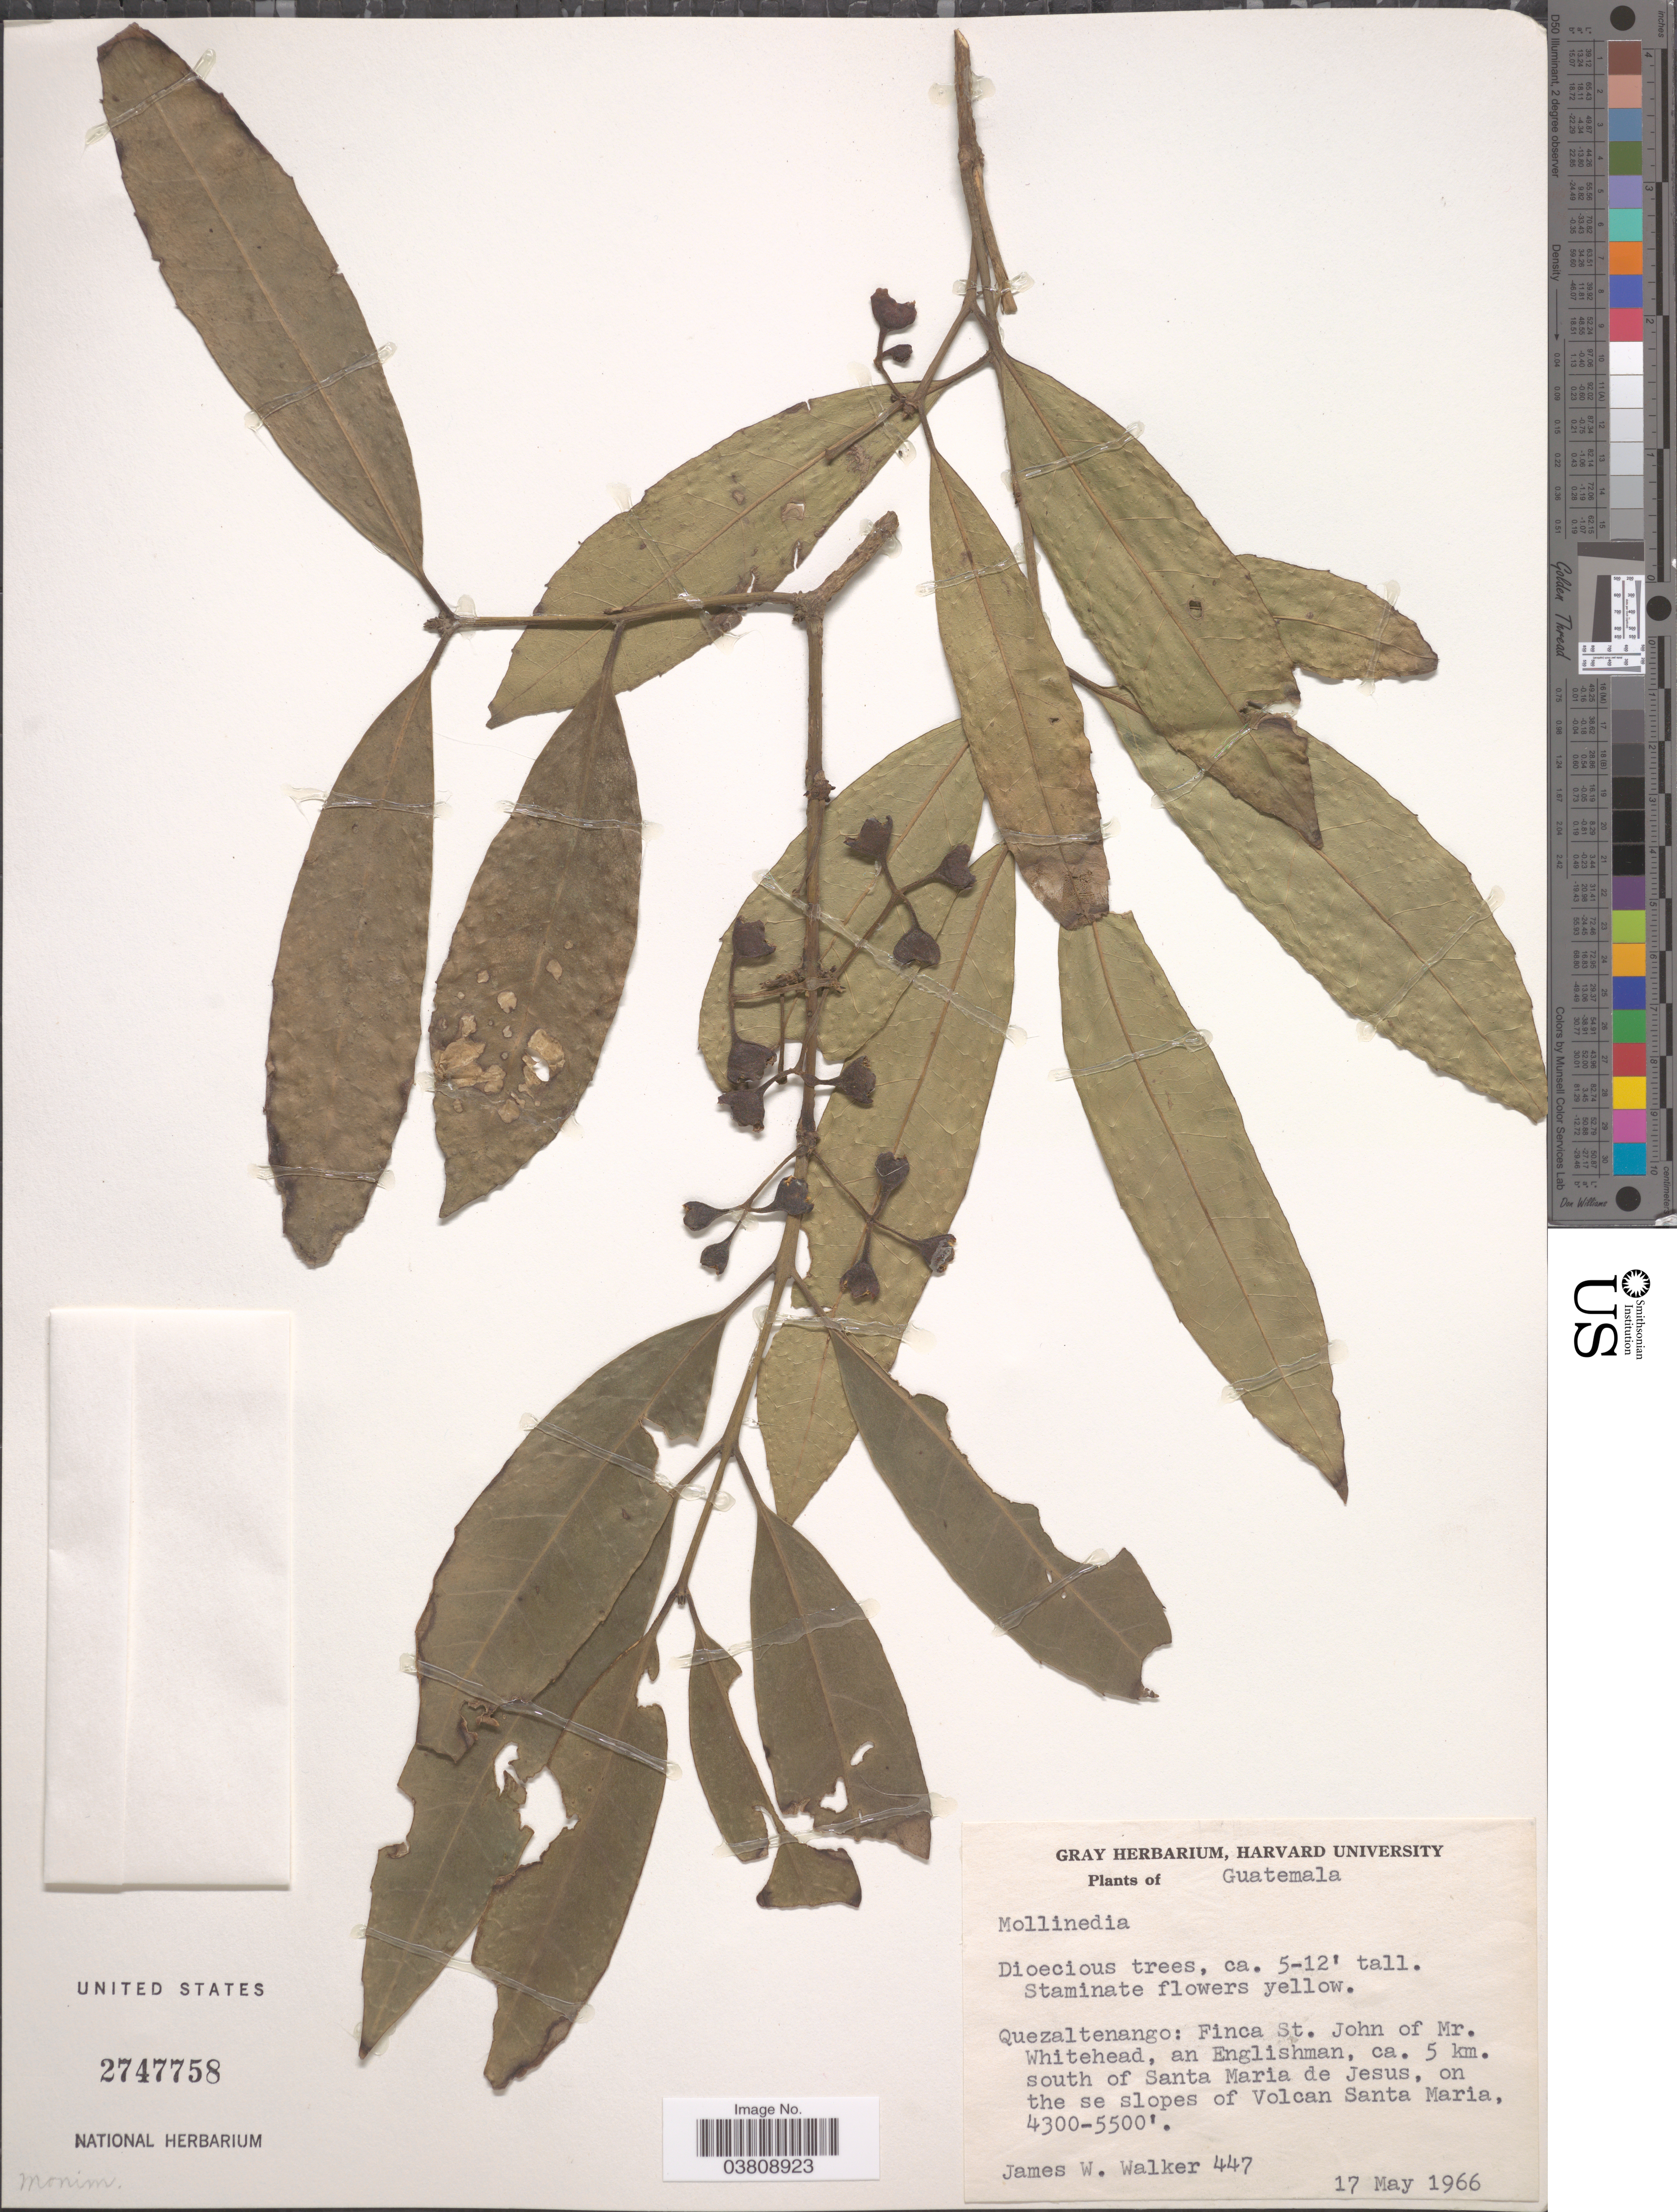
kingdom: Plantae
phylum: Tracheophyta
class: Magnoliopsida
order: Laurales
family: Monimiaceae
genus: Mollinedia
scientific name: Mollinedia sp.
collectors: J. W. Walker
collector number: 447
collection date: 1966-05-17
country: Guatemala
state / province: Quetzaltenango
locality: Finca St. John of Mr. Whithead, an Englishman, ca. 5 km. south of Santa Maria de Jesus, on the se slopes of Volcan Santa Maria.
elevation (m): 1311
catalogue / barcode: US 2747758